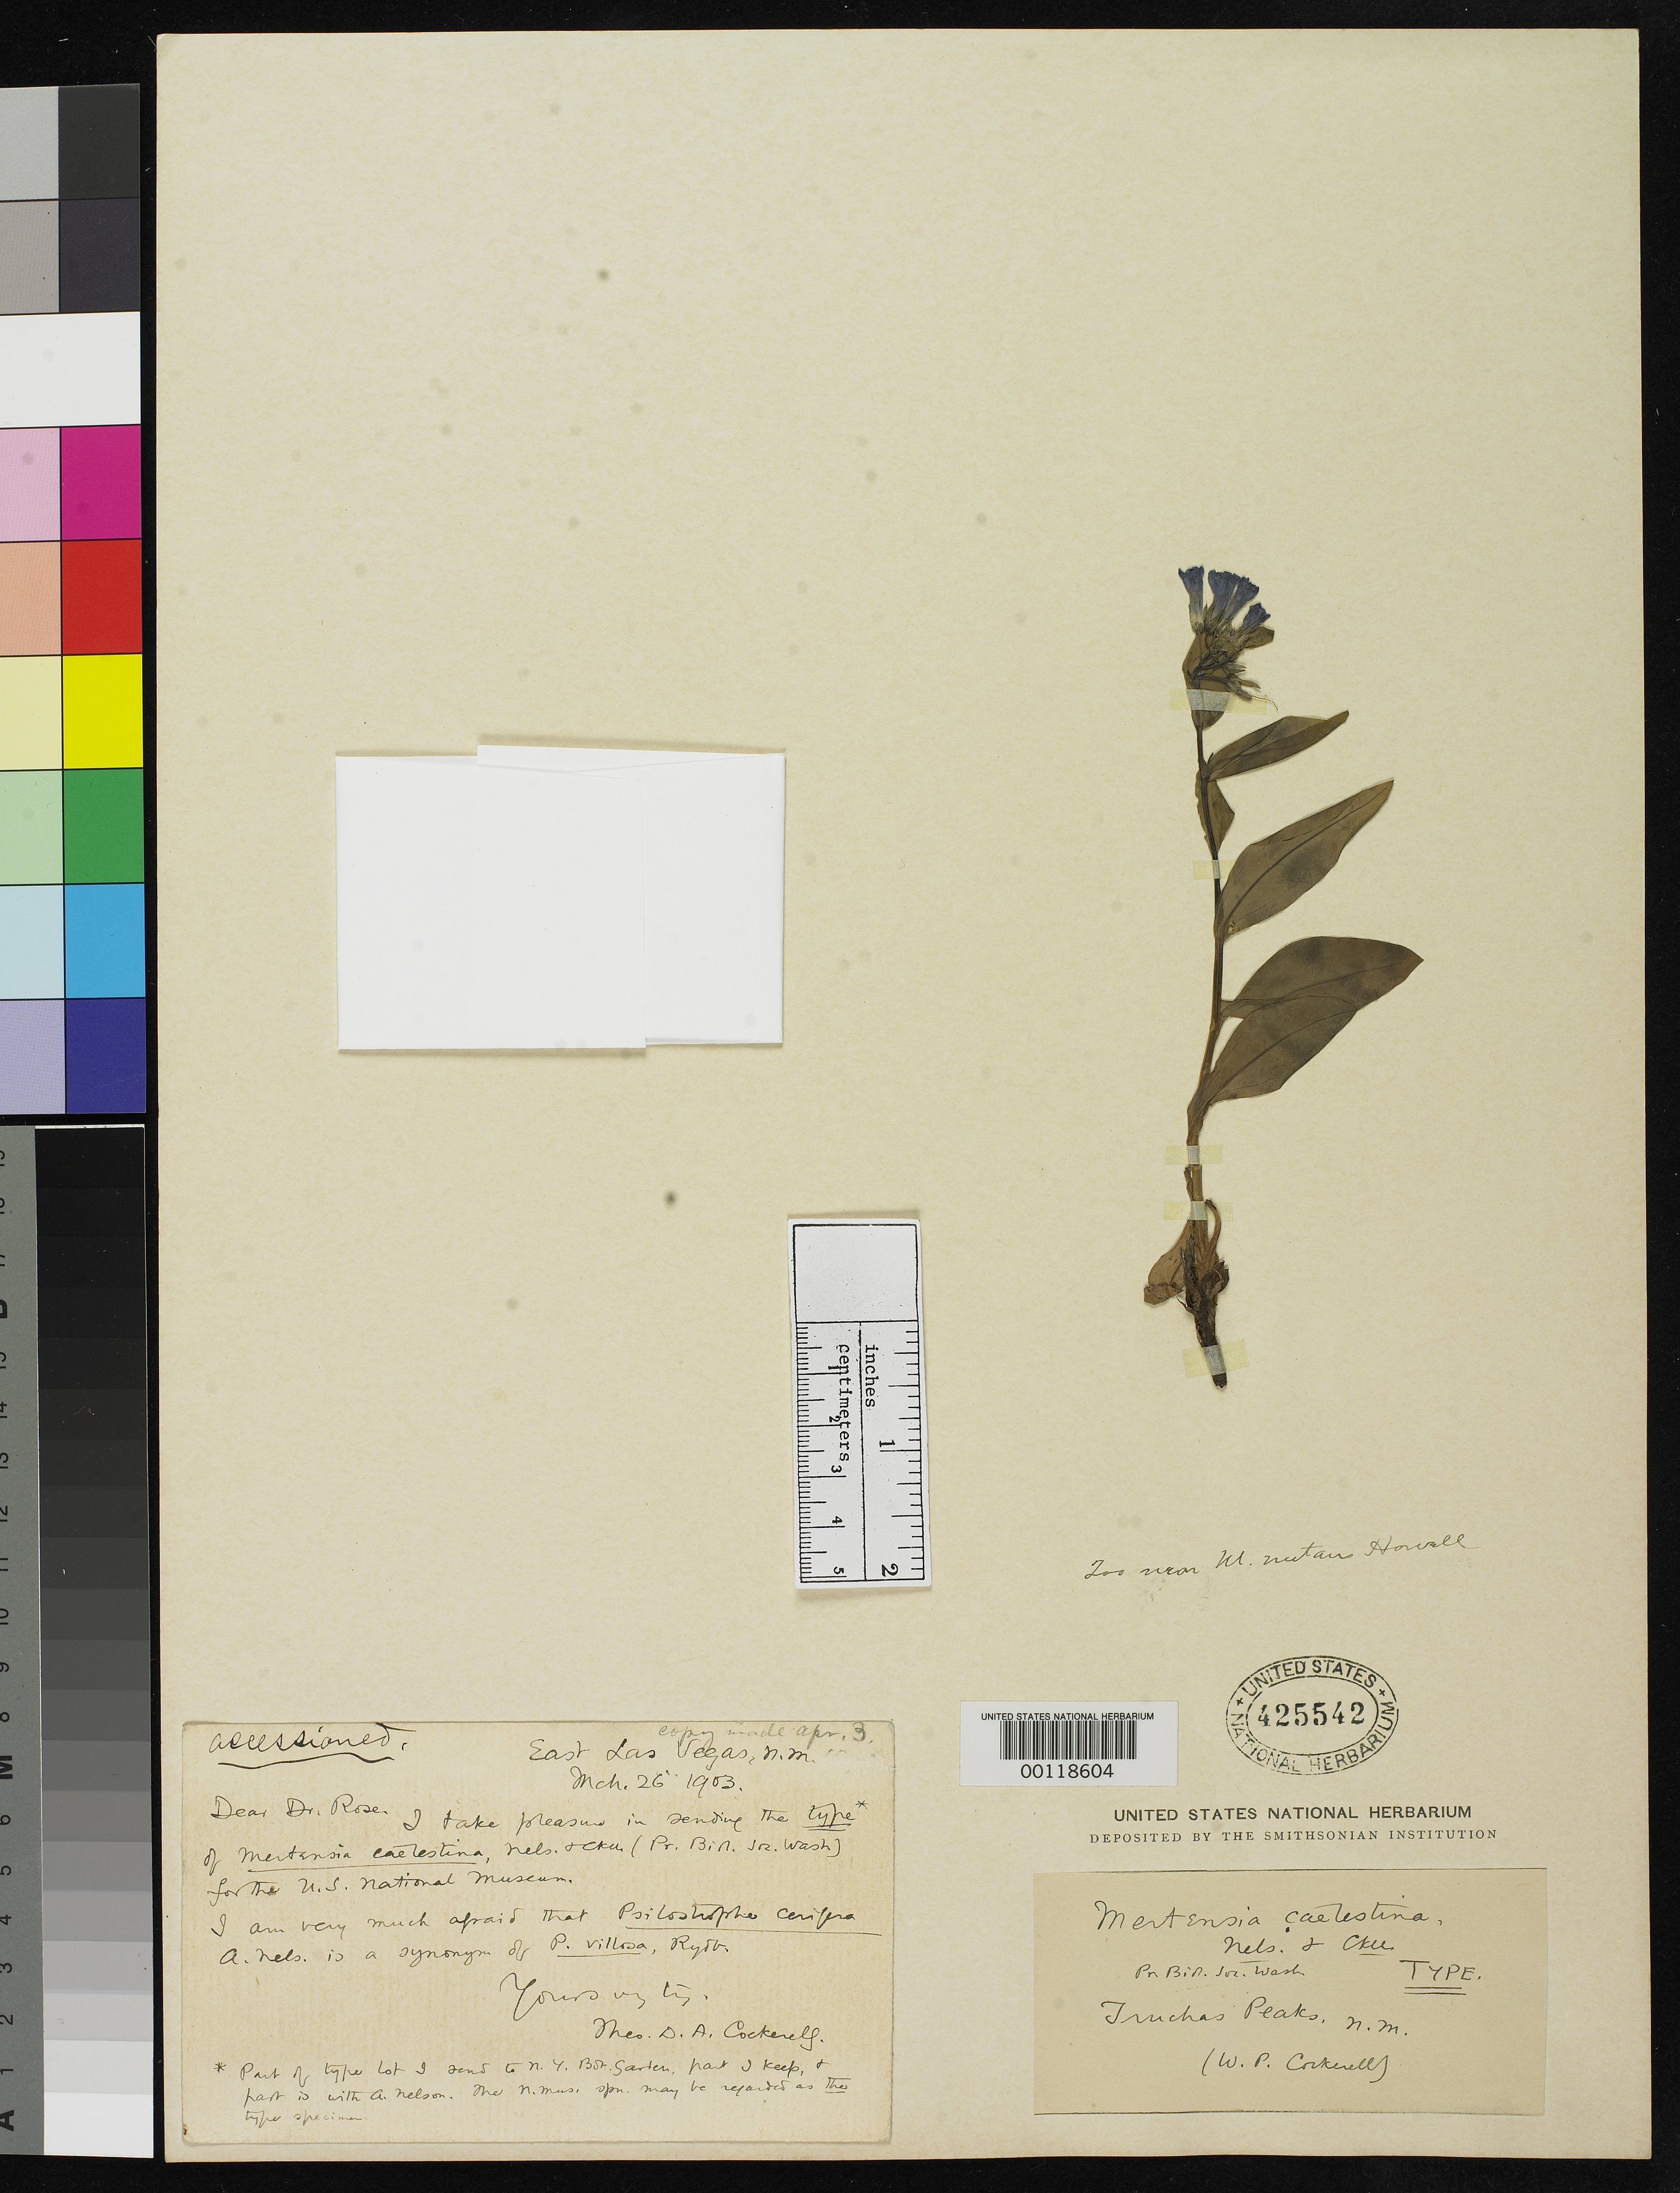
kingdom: Plantae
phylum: Tracheophyta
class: Magnoliopsida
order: Boraginales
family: Boraginaceae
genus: Mertensia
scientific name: Mertensia caelestina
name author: A. Nelson & Cockerell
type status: Holotype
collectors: W. Cockerell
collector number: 40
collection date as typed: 1902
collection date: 1902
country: United States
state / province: New Mexico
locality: Truchas Peaks, above timber line.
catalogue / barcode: US 425542